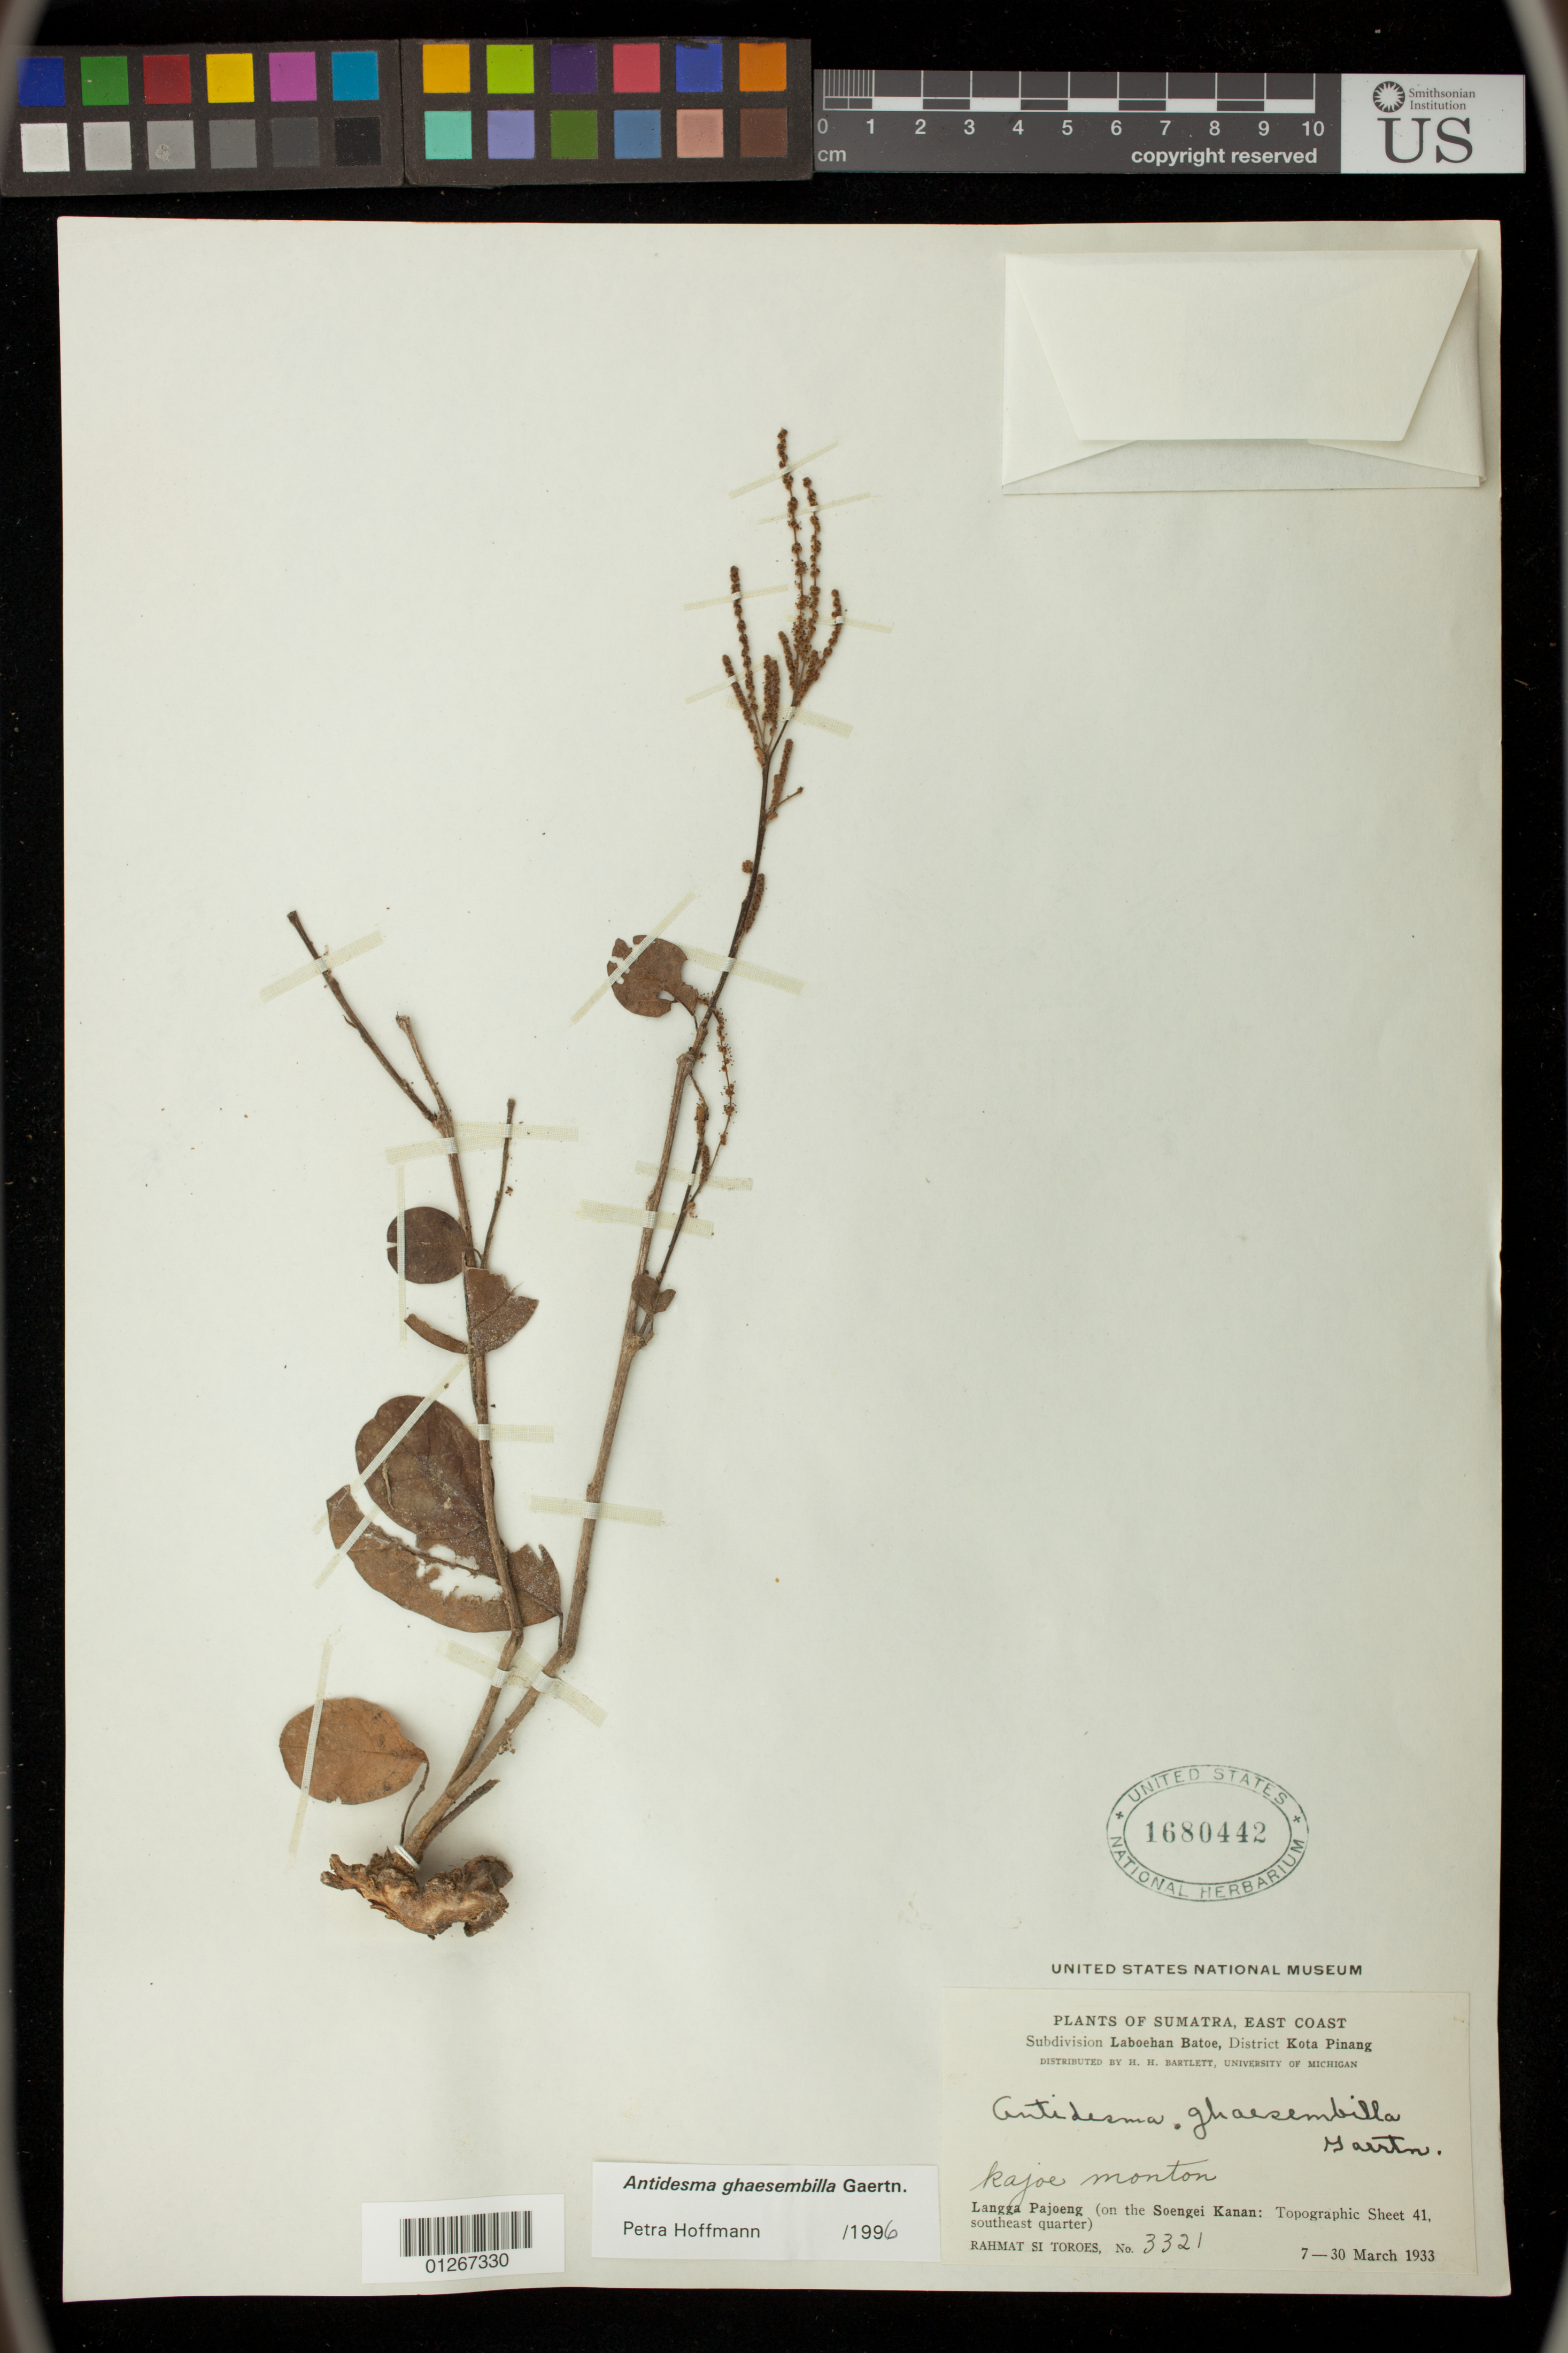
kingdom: Plantae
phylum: Tracheophyta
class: Magnoliopsida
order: Malpighiales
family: Phyllanthaceae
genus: Antidesma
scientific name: Antidesma ghaesembilla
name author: Gaertn.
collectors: Rahmat Si Boeea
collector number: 3321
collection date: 1933-03-07/1933-03-30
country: Indonesia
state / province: Sumatra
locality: Subdivision Laboehan Batoe, District Kota Pinang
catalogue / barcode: US 1680442